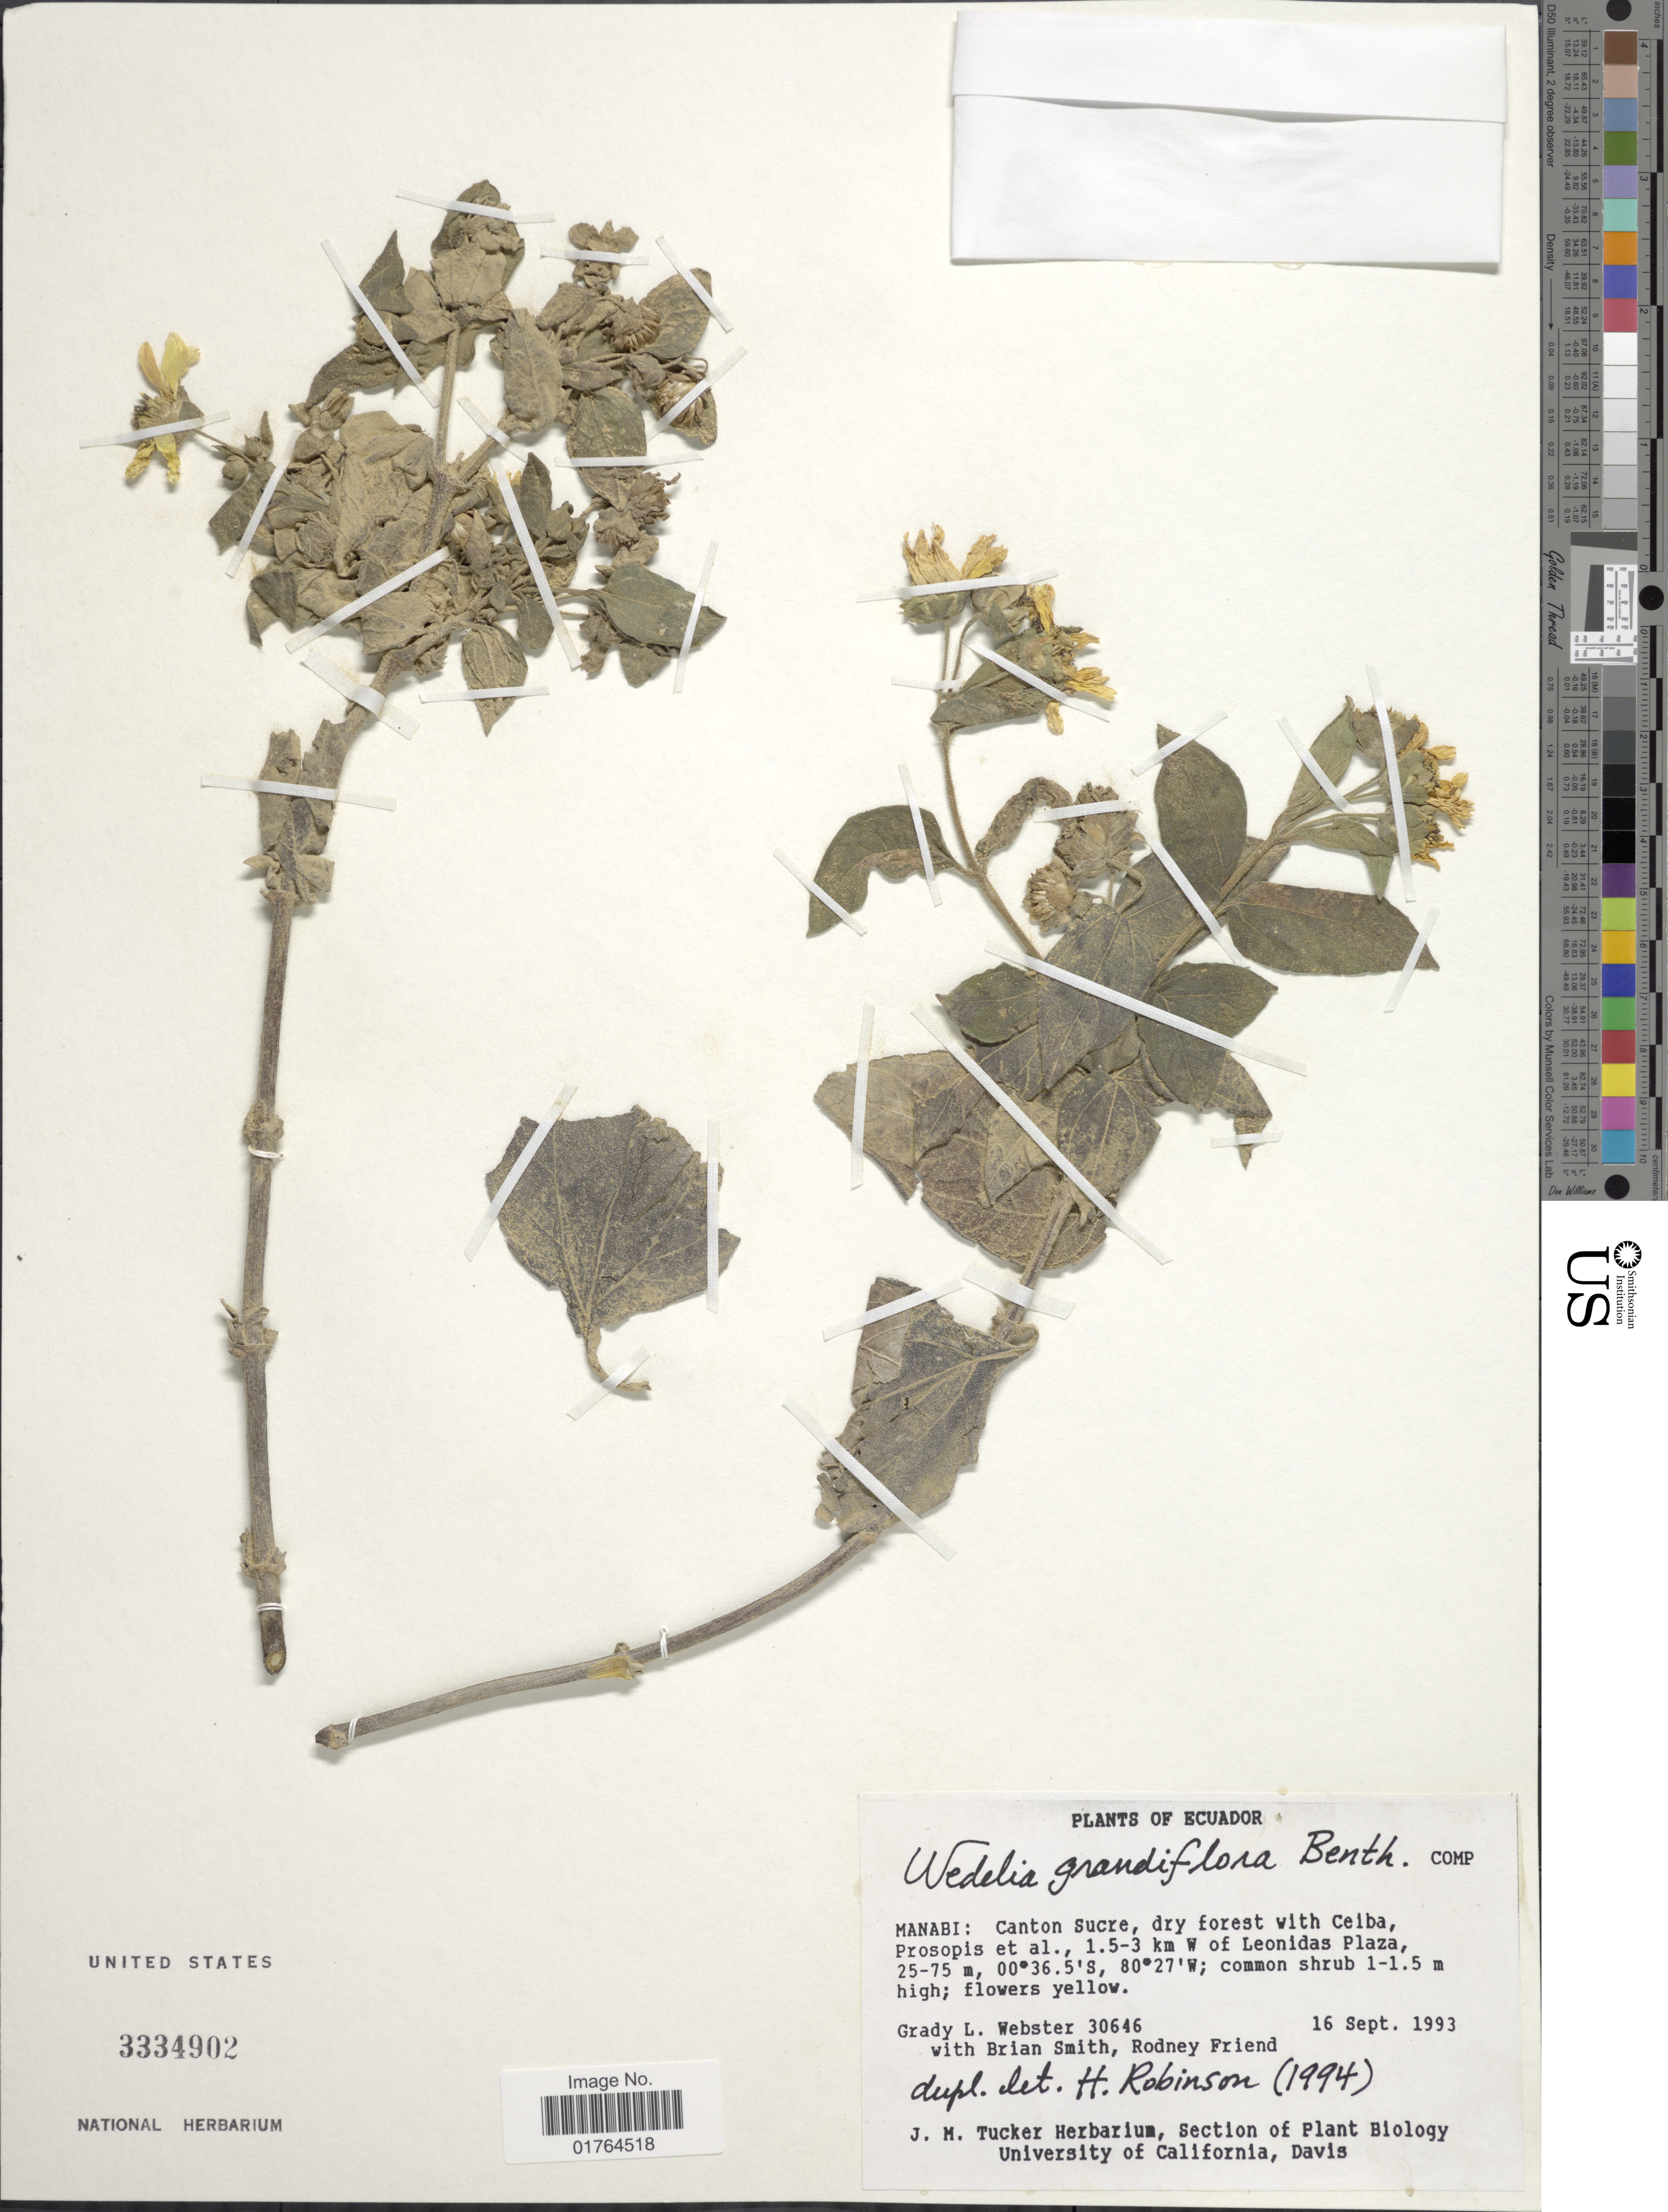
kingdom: Plantae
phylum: Tracheophyta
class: Magnoliopsida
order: Asterales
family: Asteraceae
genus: Wedelia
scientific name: Wedelia grandiflora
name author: Benth.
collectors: G. L. Webster, B. D. Smith & R. Friend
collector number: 30646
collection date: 1993-09-16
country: Ecuador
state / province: Manabí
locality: Canton Sucre, 1.5-3 km W of Leonidas Plaza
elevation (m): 25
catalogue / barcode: US 3334902